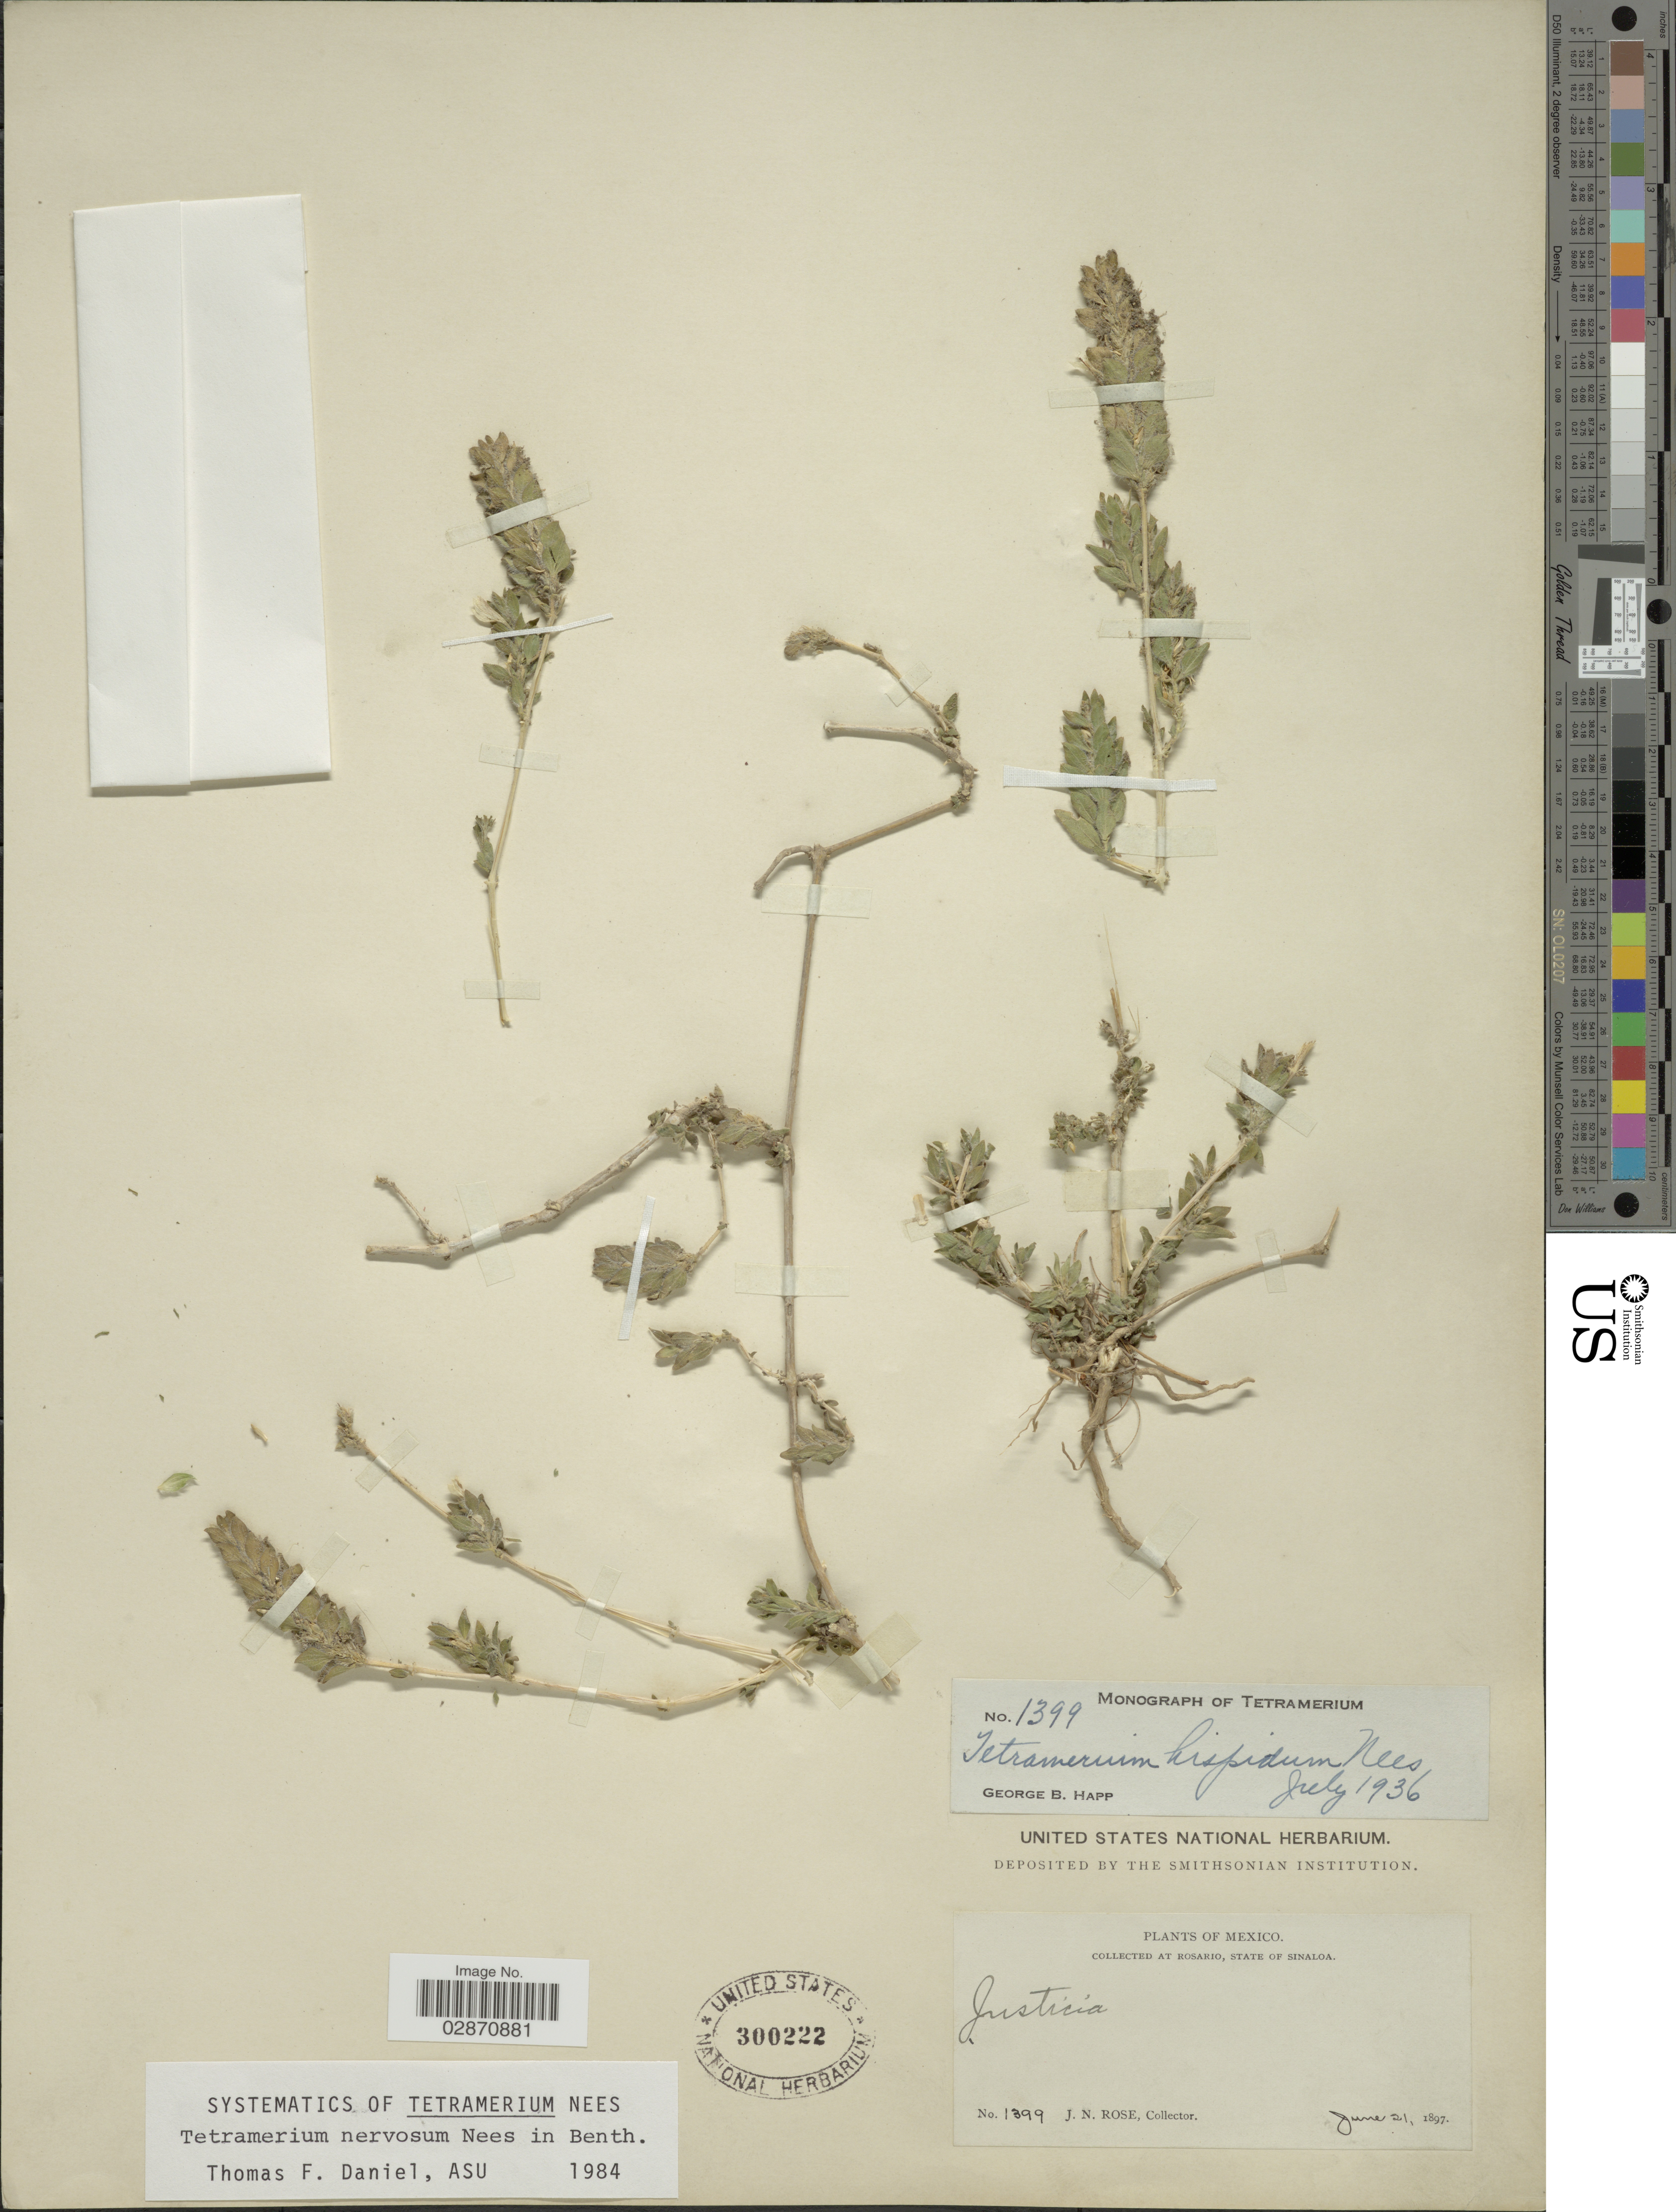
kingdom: Plantae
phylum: Tracheophyta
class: Magnoliopsida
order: Lamiales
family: Acanthaceae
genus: Tetramerium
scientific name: Tetramerium nervosum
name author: Nees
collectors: J. N. Rose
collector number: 1399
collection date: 1897-06-21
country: Mexico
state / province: Sinaloa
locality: Rosario.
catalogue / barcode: US 300222